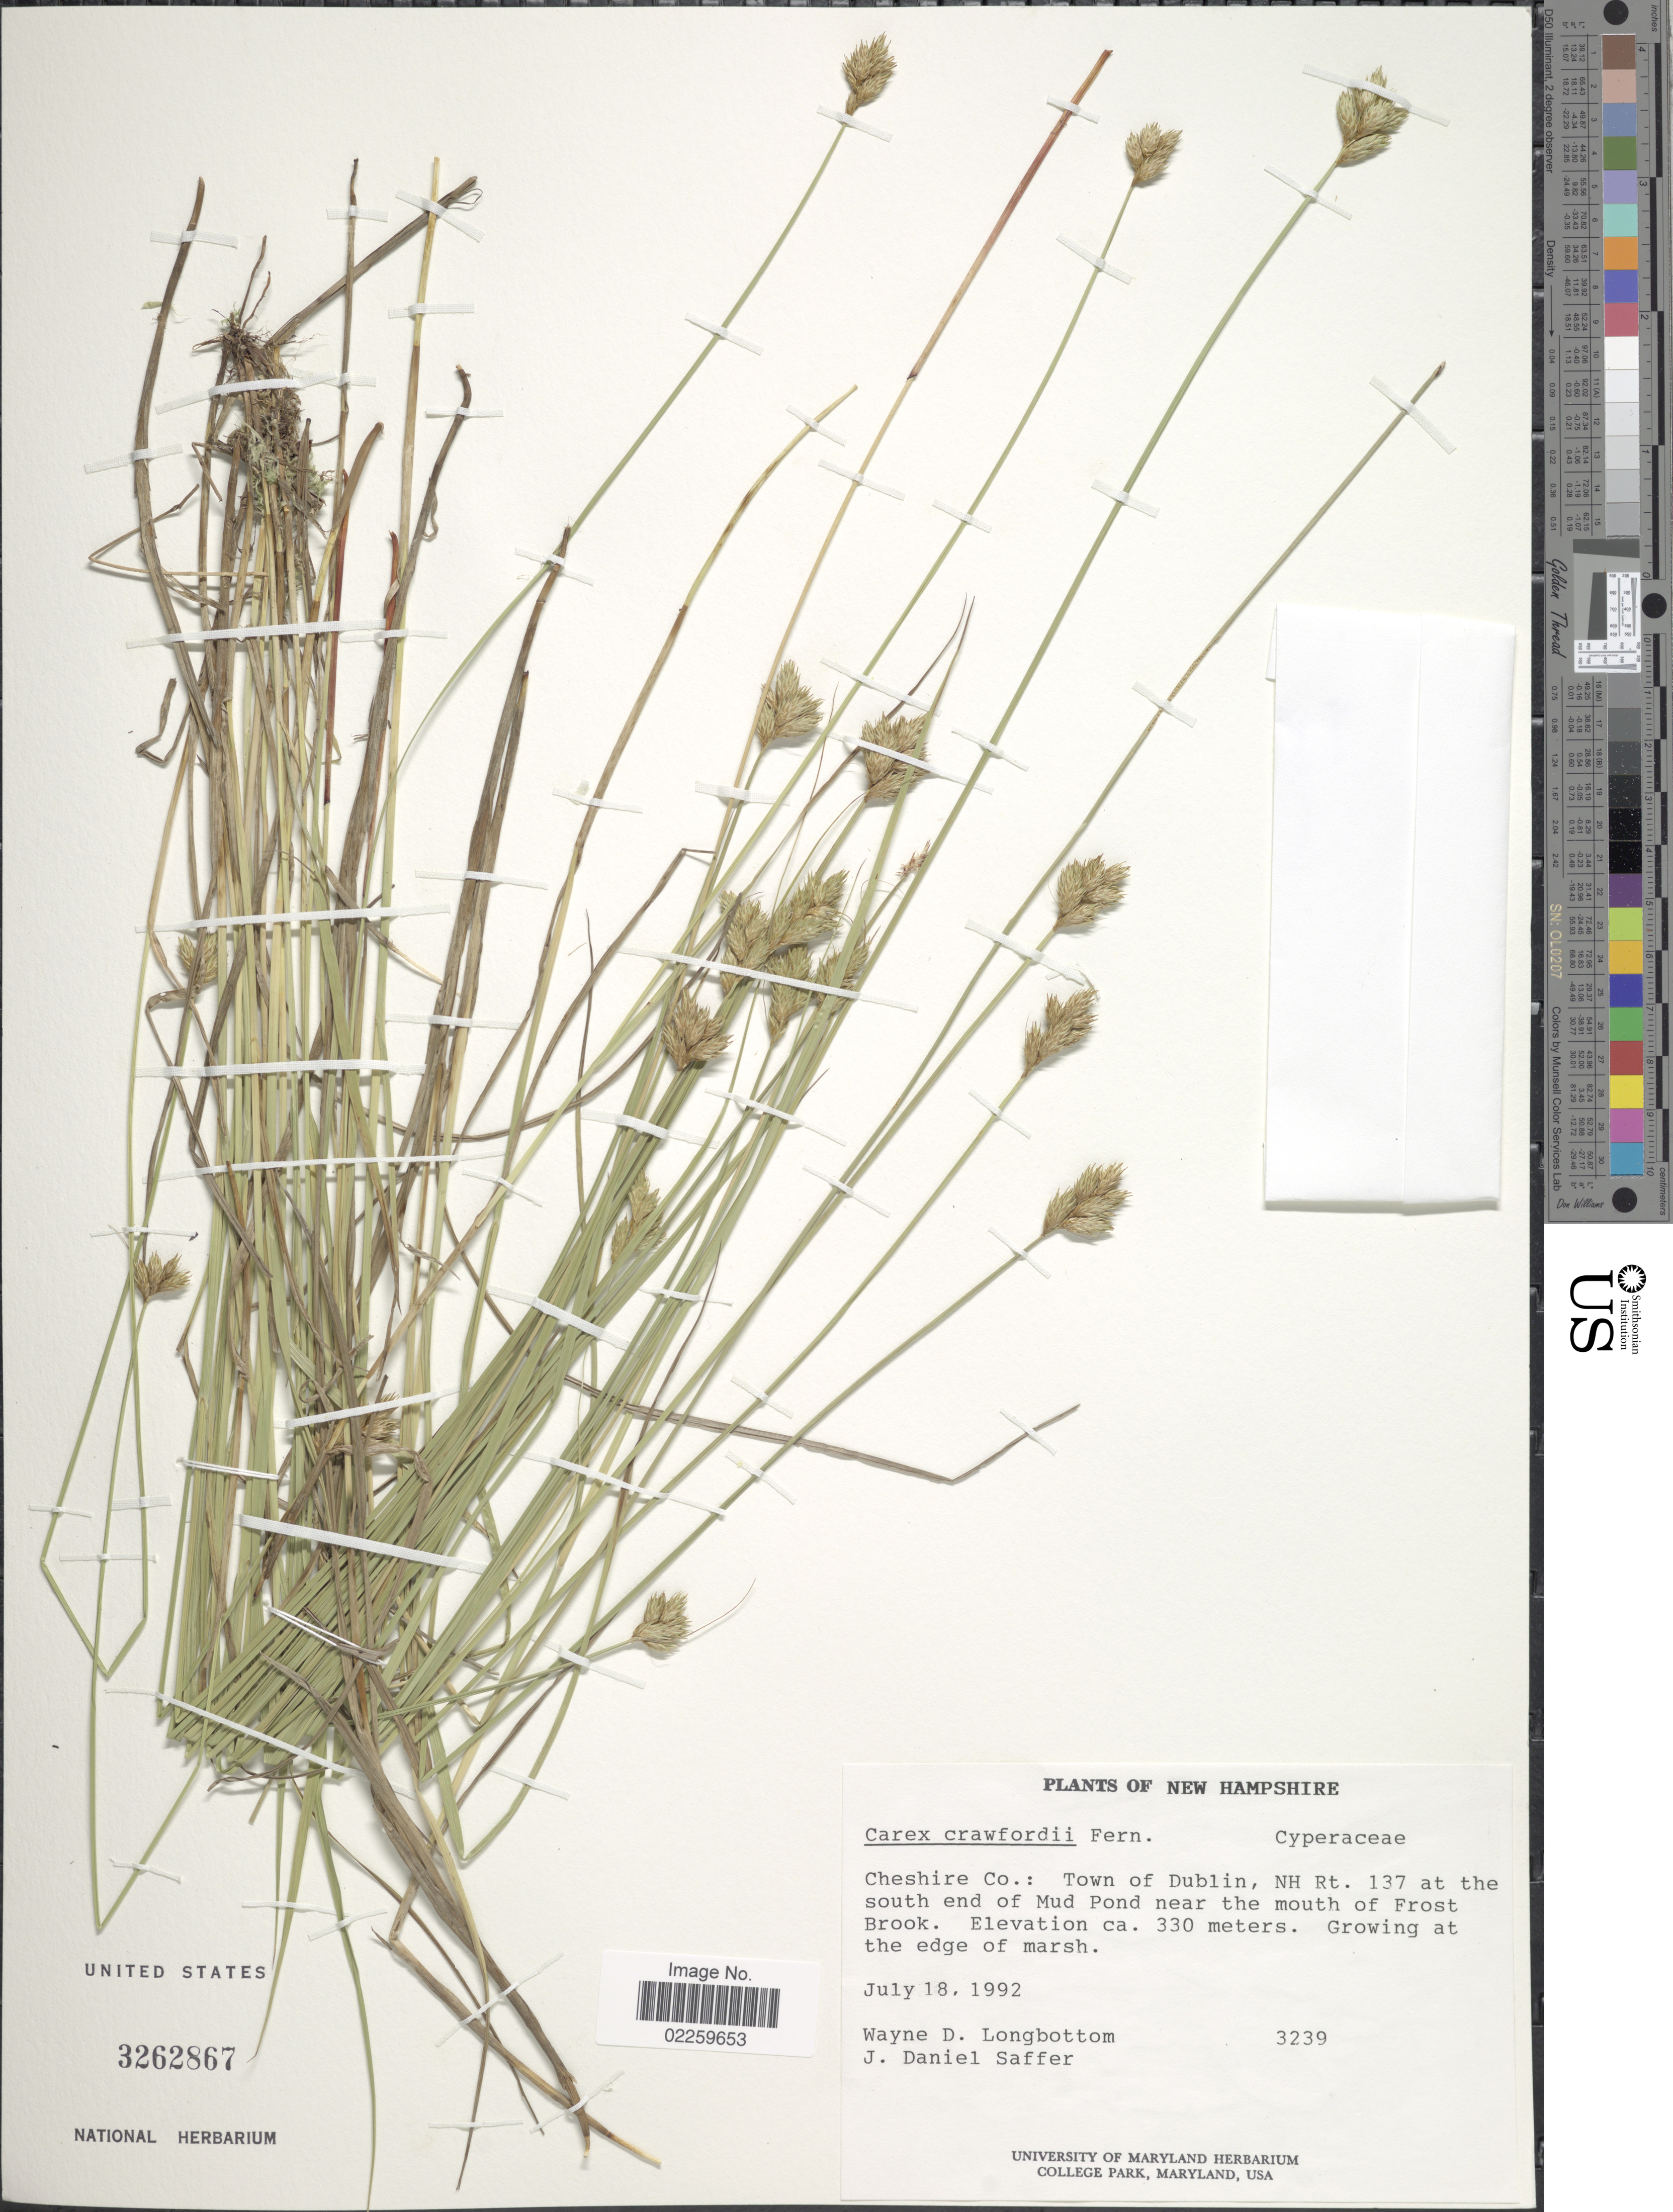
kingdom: Plantae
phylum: Tracheophyta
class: Liliopsida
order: Poales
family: Cyperaceae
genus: Carex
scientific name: Carex crawfordii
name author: Fernald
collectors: W. D. Longbottom & J. Saffer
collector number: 3239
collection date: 1992-07-18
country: United States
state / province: New Hampshire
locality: Cheshire Co.: Town of Dublin, NH Rt. 137 at the south end of Mud Pond near the mouth of Frost Brook, at the edge of marsh.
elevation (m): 330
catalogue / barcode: US 3262867